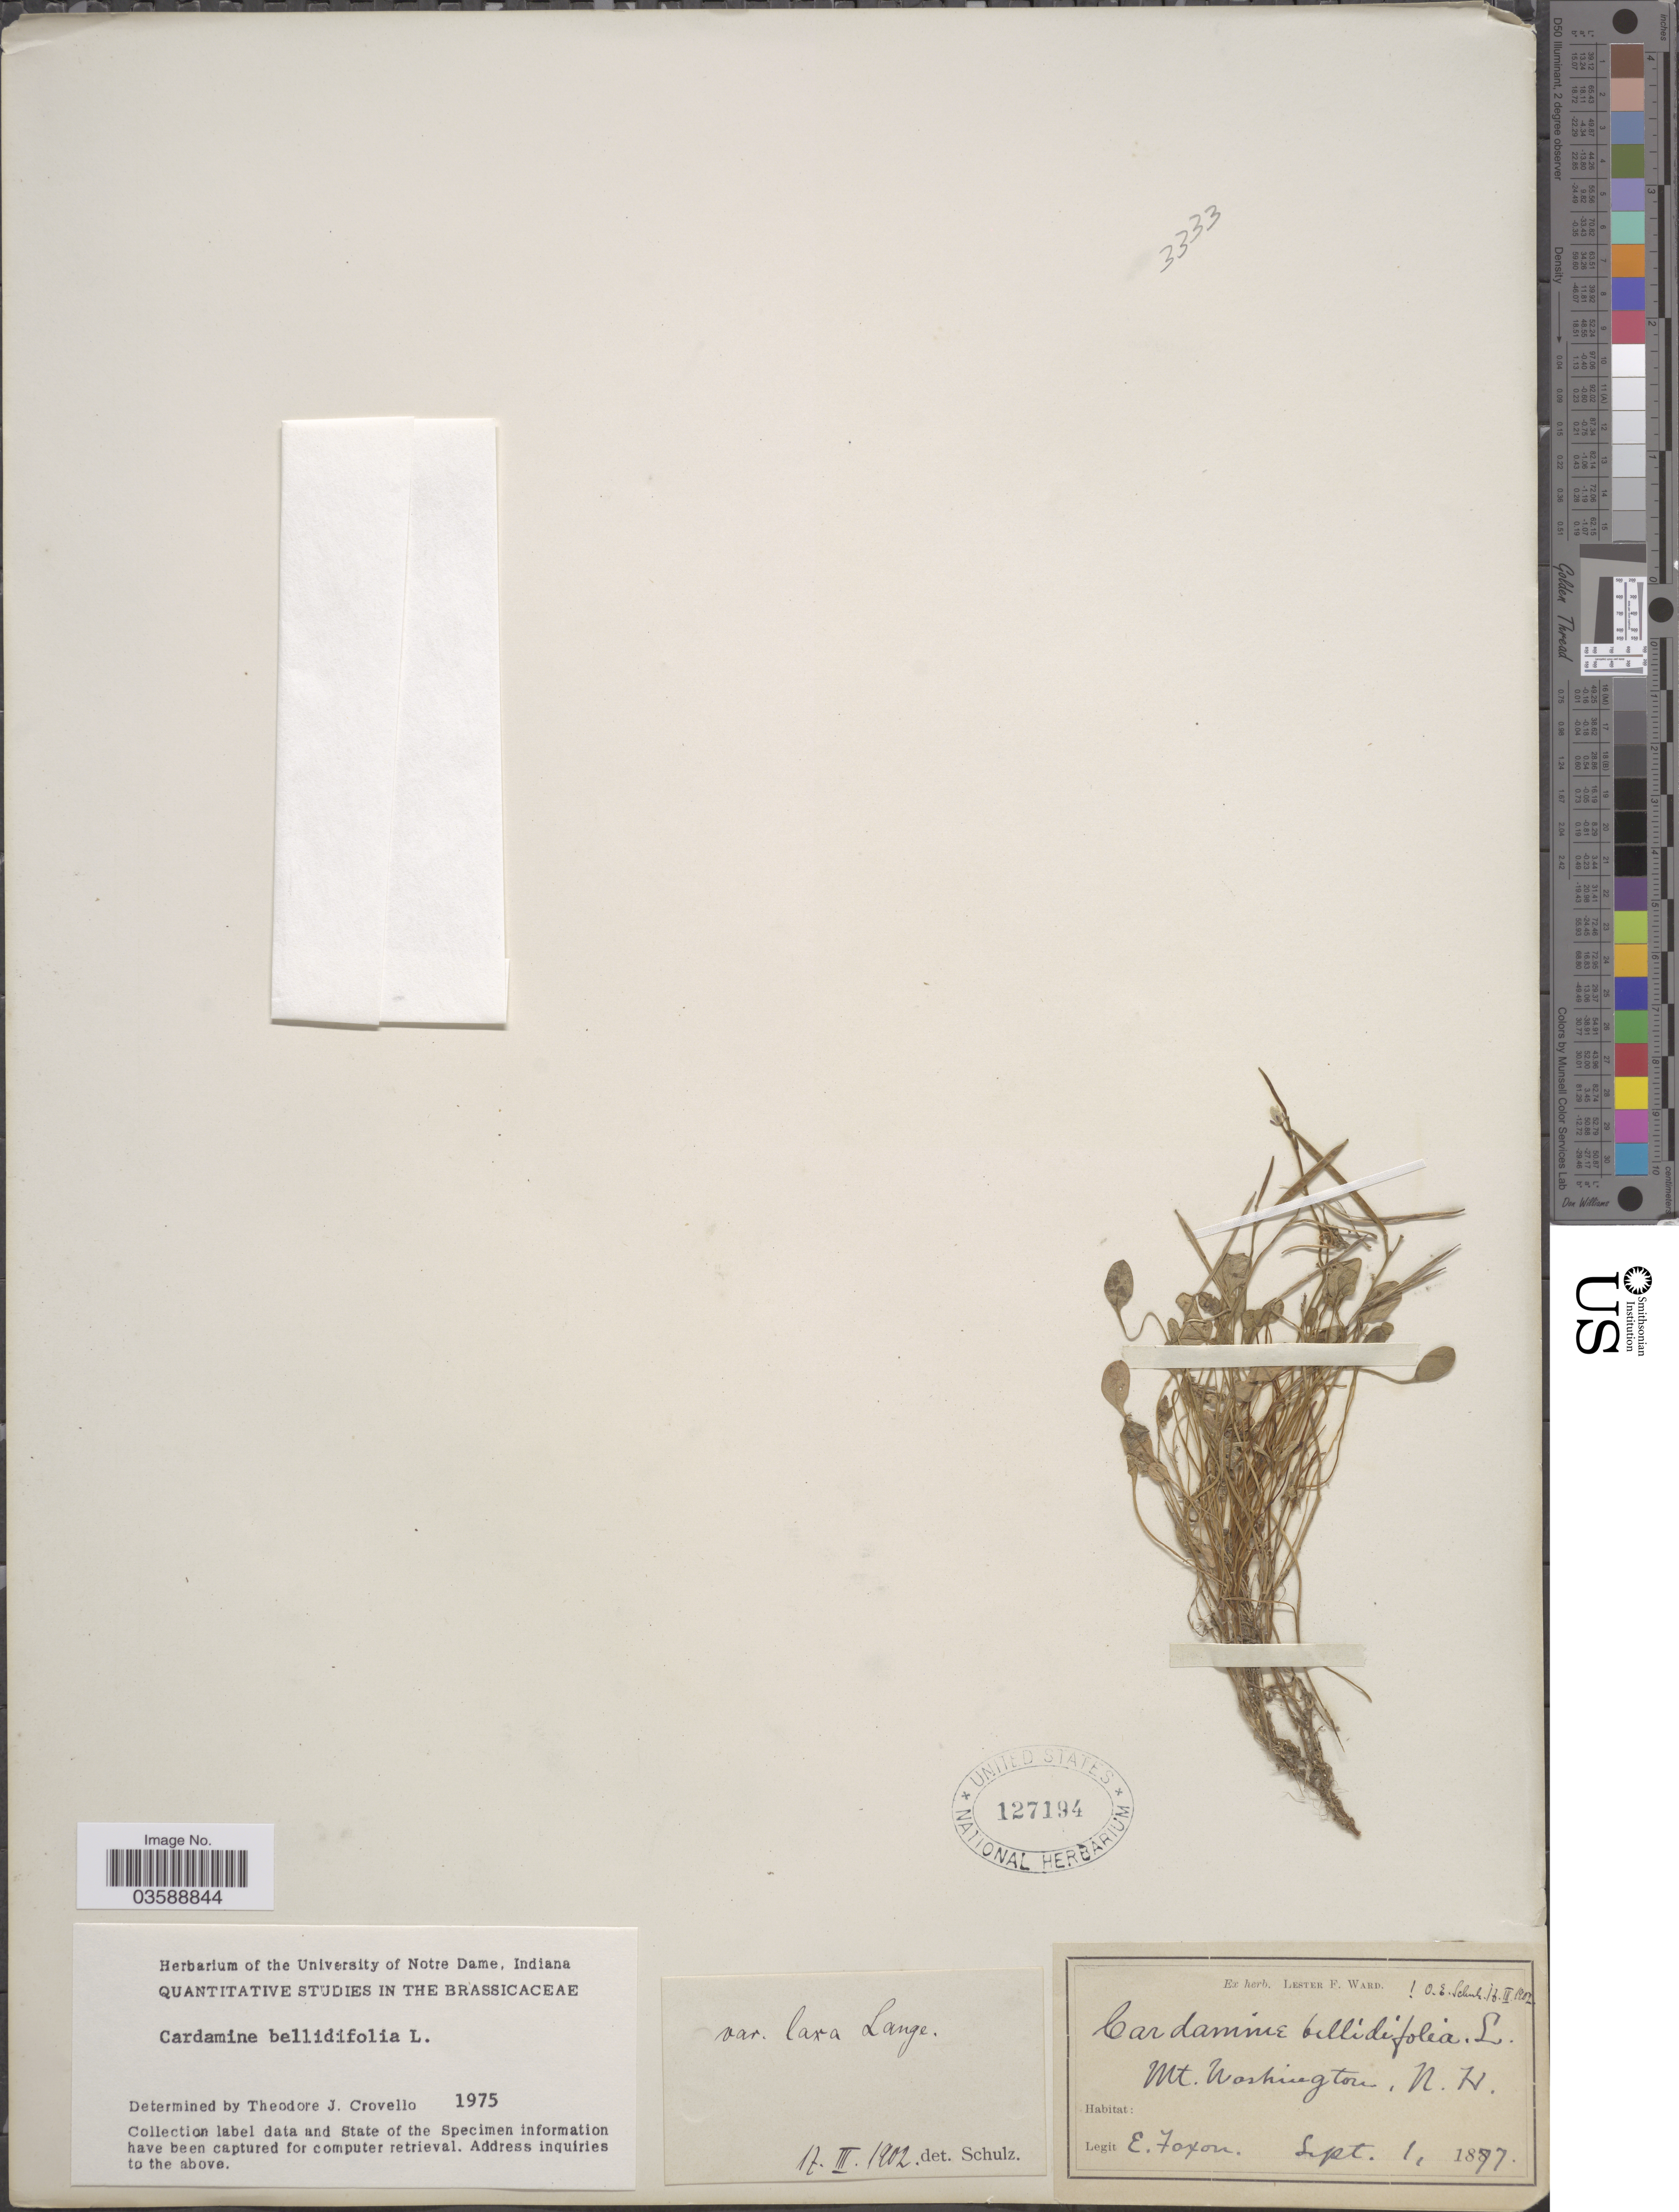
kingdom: Plantae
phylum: Tracheophyta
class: Magnoliopsida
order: Brassicales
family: Brassicaceae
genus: Cardamine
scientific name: Cardamine bellidifolia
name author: L.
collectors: E. Faxon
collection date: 1877-09-01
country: United States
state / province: New Hampshire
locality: Mt. Washington.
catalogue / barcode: US 127194